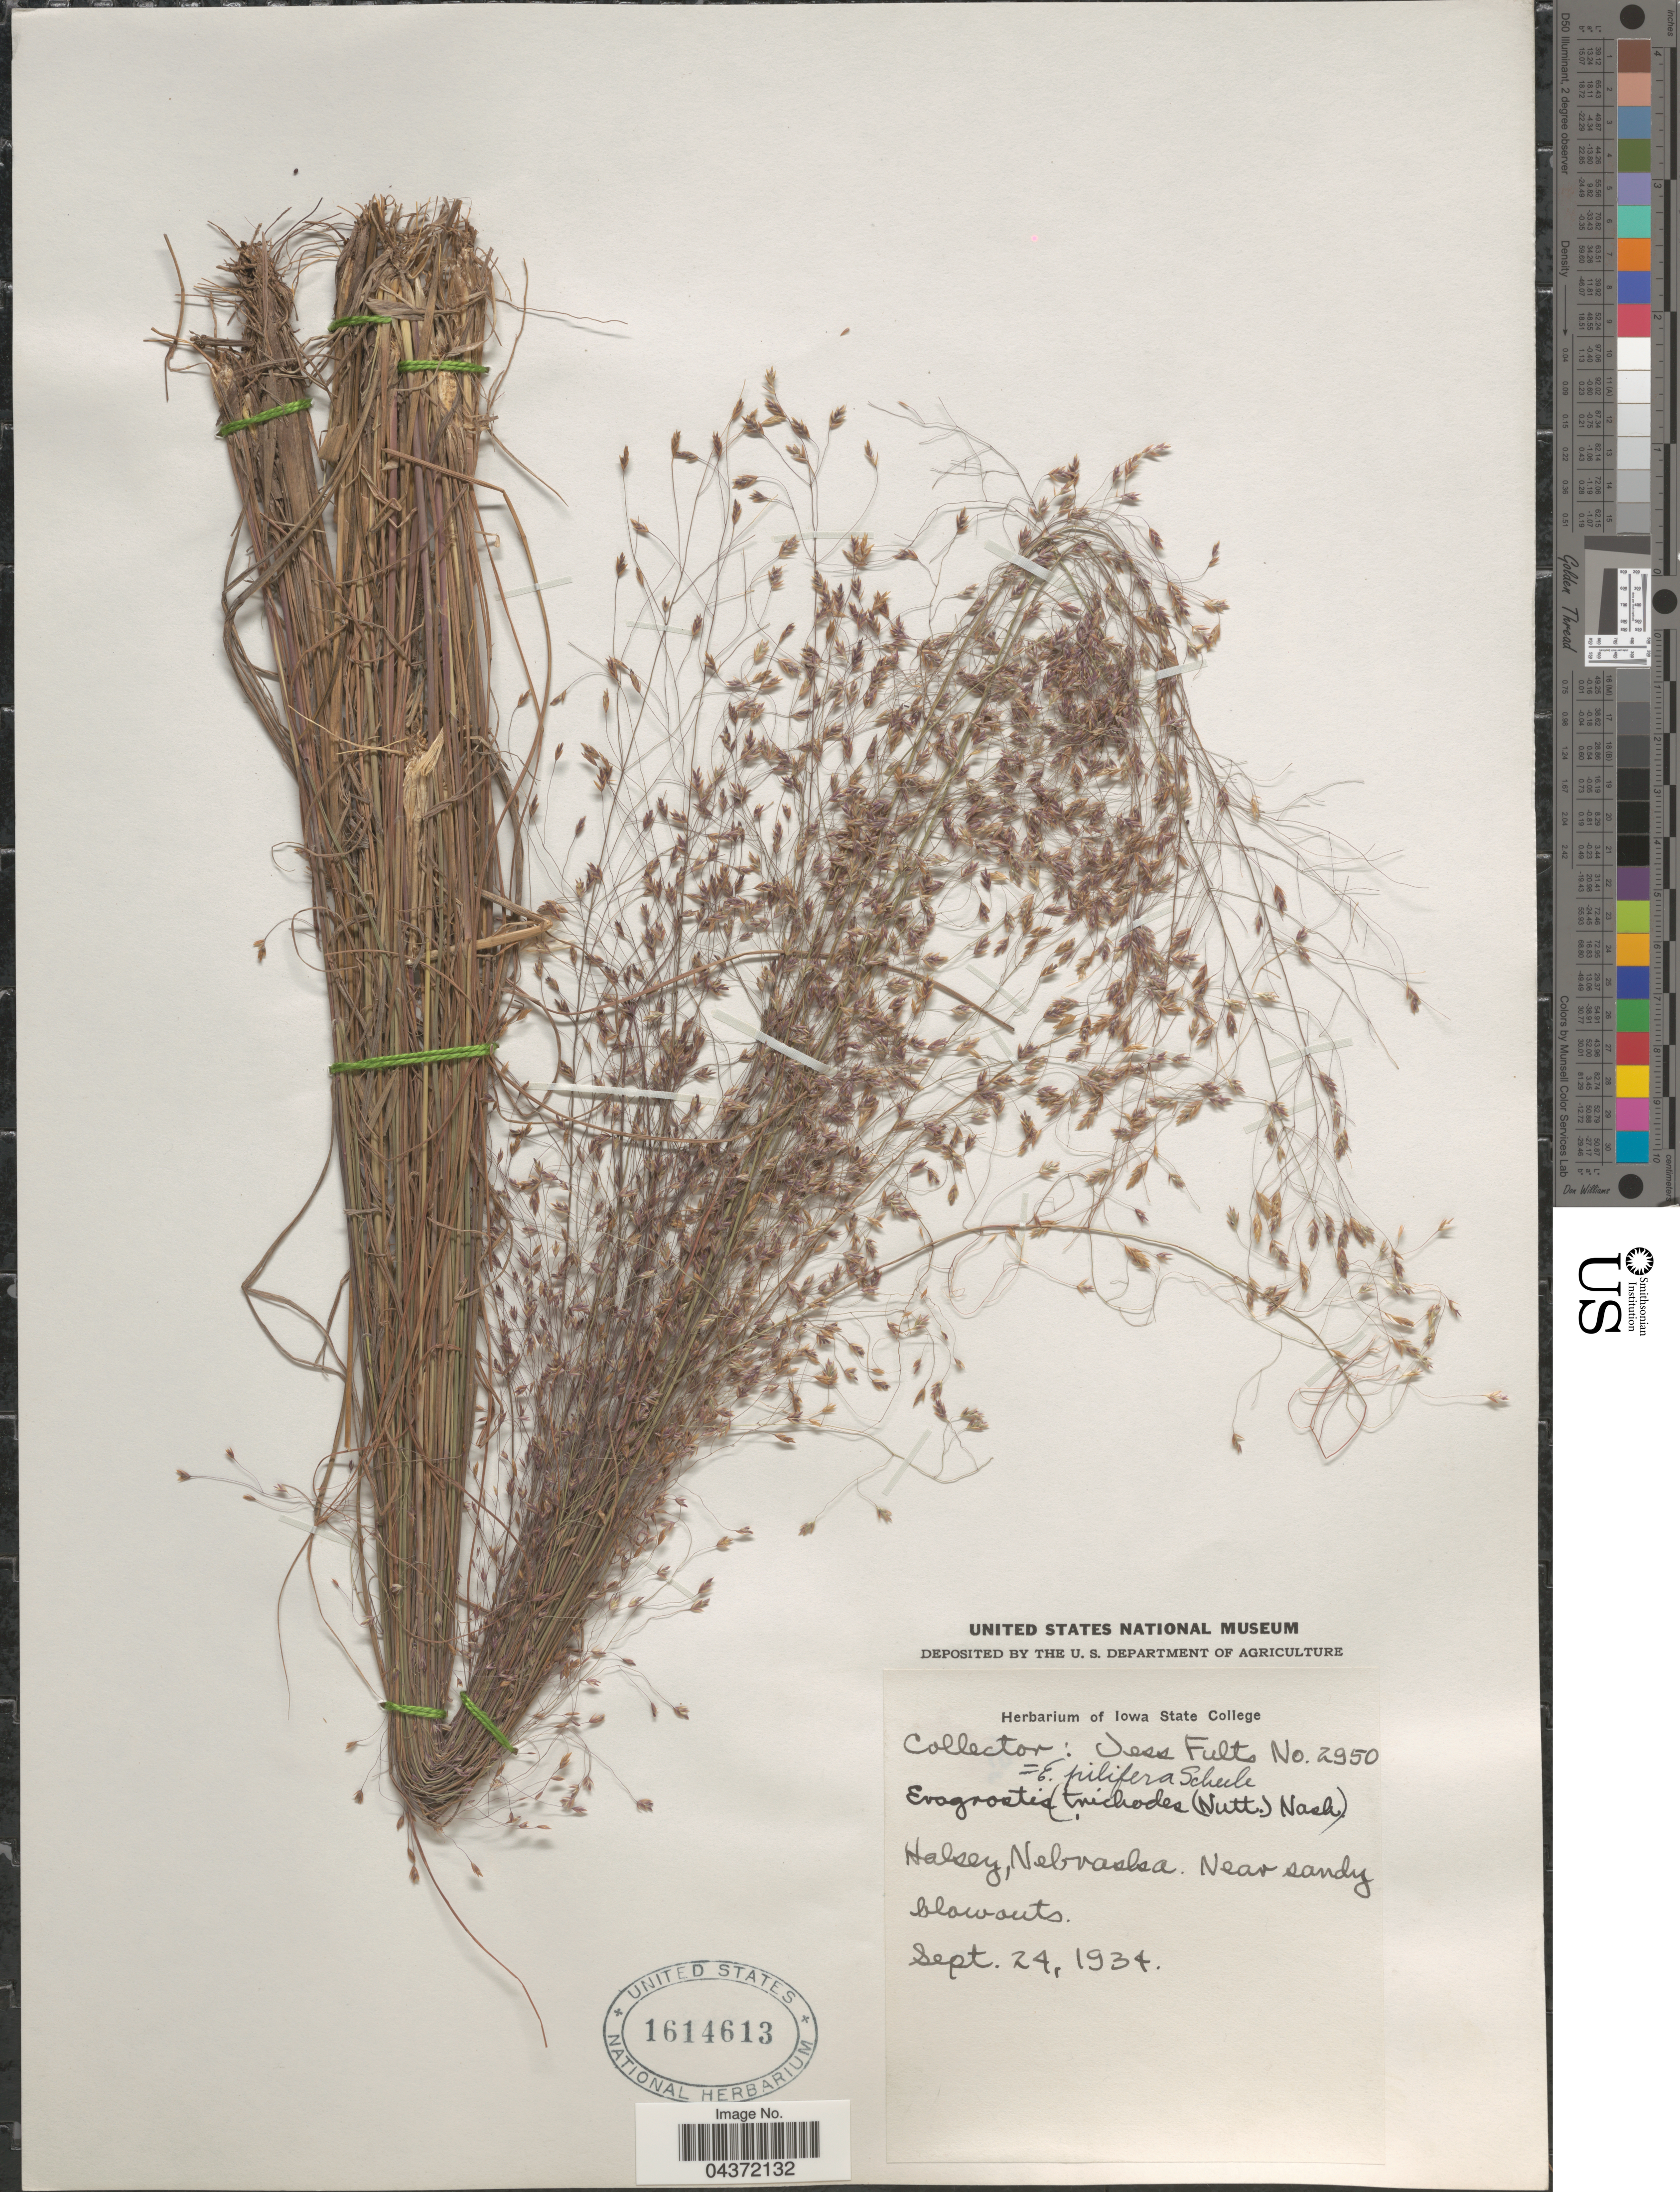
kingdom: Plantae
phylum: Tracheophyta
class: Liliopsida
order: Poales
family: Poaceae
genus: Eragrostis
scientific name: Eragrostis trichodes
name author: (Nutt.) Alph. Wood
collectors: J. Fults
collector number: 2950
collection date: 1934-09-24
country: United States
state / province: Nebraska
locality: Halsey. Near sandy blowouts.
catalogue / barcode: US 1614613